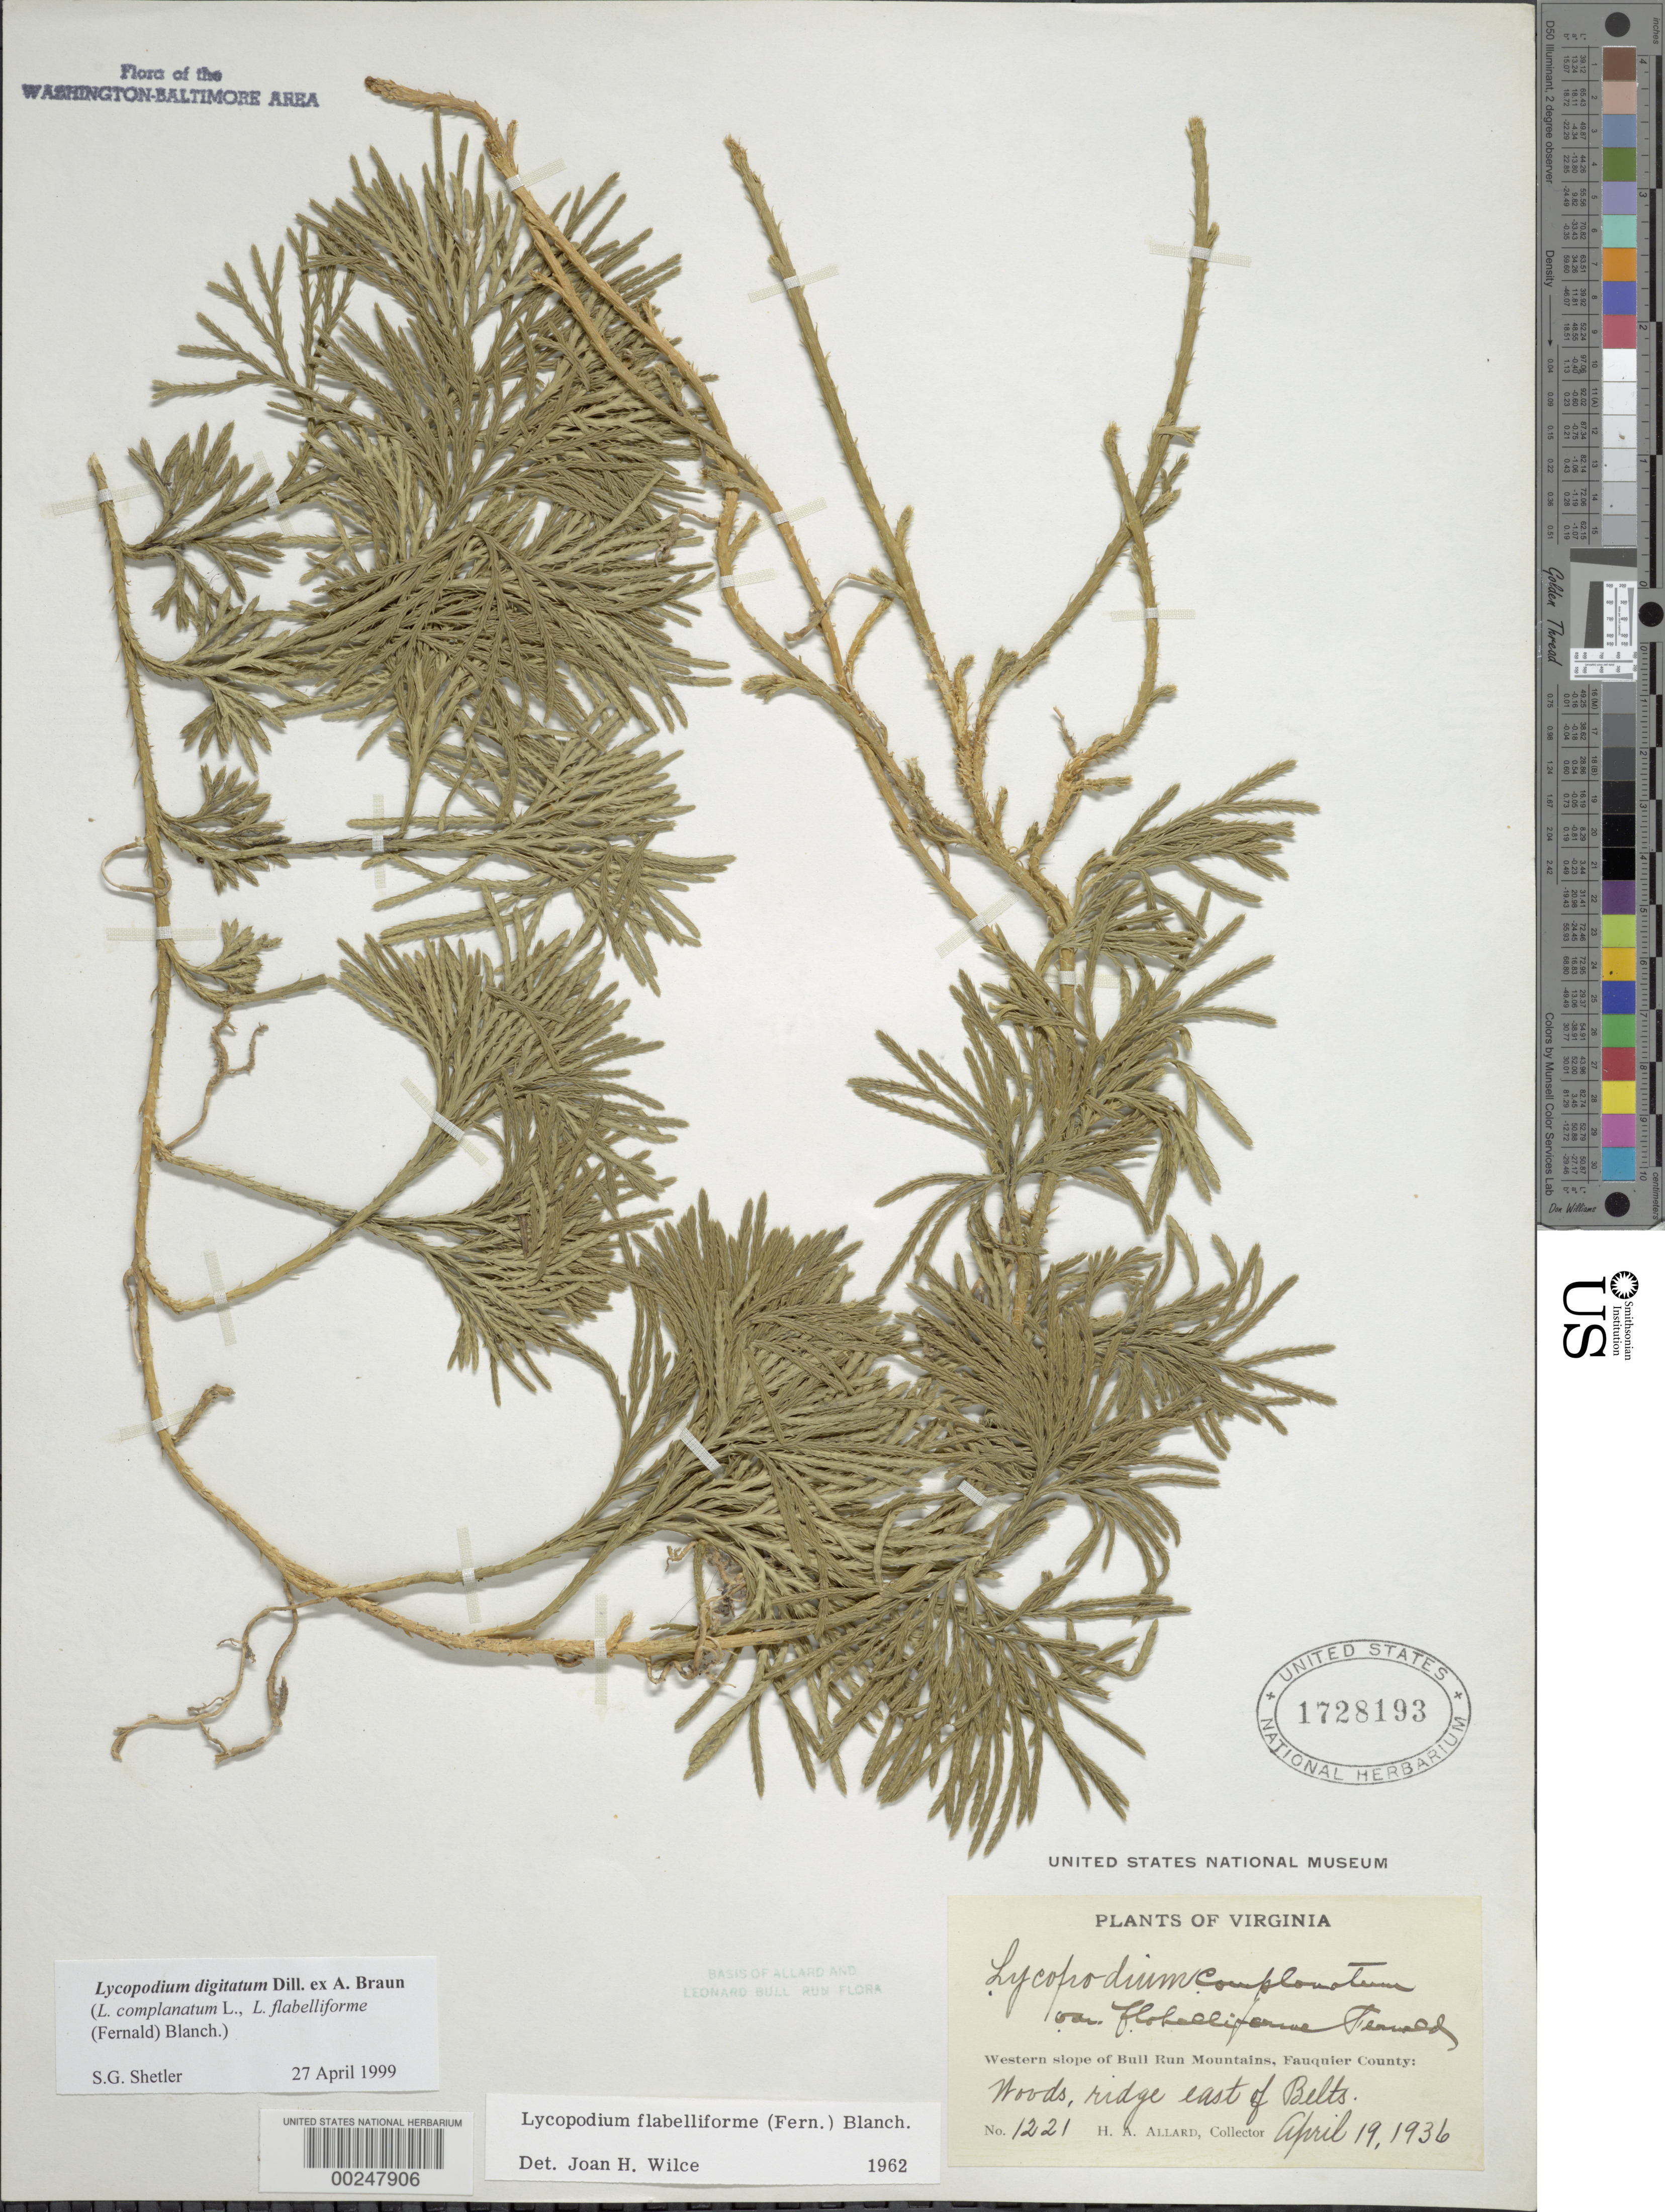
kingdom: Plantae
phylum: Tracheophyta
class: Lycopodiopsida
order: Lycopodiales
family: Lycopodiaceae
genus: Diphasiastrum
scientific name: Diphasiastrum digitatum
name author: (Dill. ex A. Braun) Holub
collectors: H. A. Allard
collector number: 1221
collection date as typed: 19 Apr 1936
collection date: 1936-04-19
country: United States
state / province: Virginia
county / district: Fauquier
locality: East of Belts, western slope of Bull Run Mountains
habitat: Woods, ridge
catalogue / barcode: US 1728193